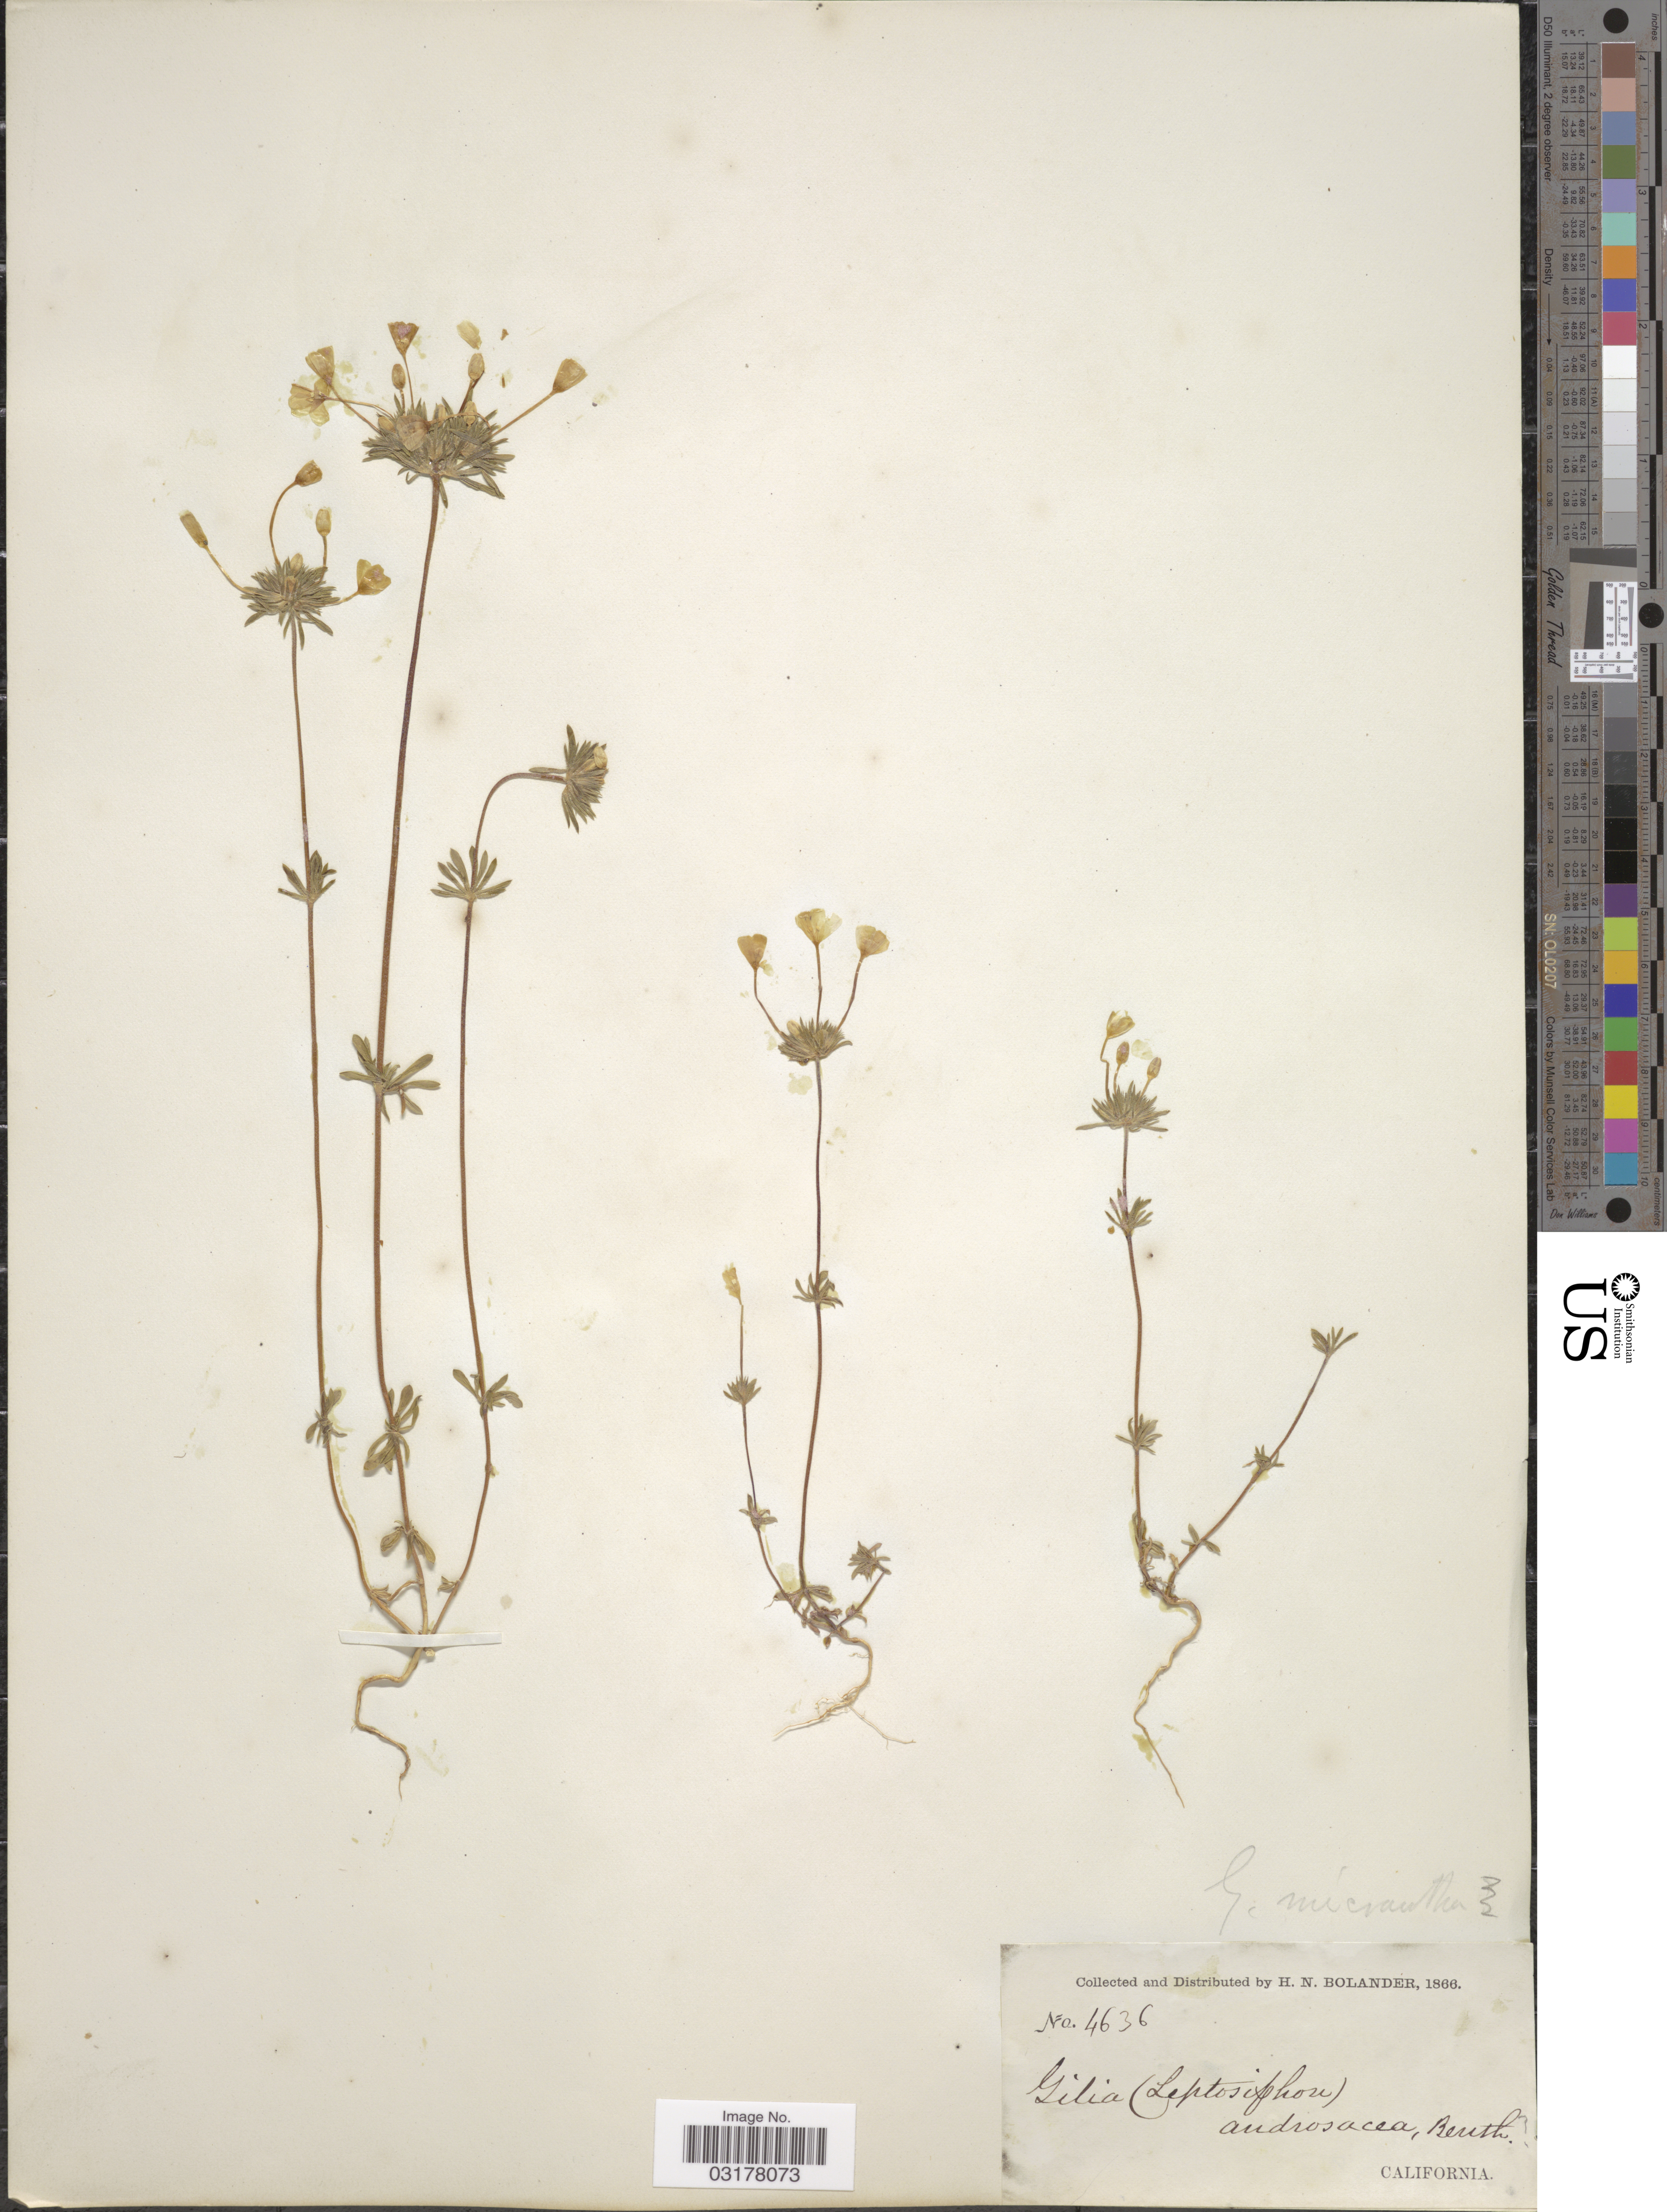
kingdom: Plantae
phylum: Tracheophyta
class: Magnoliopsida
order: Ericales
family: Polemoniaceae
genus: Leptosiphon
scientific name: Leptosiphon parviflorus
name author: Benth.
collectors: H. Bolander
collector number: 4636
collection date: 1866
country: United States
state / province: California